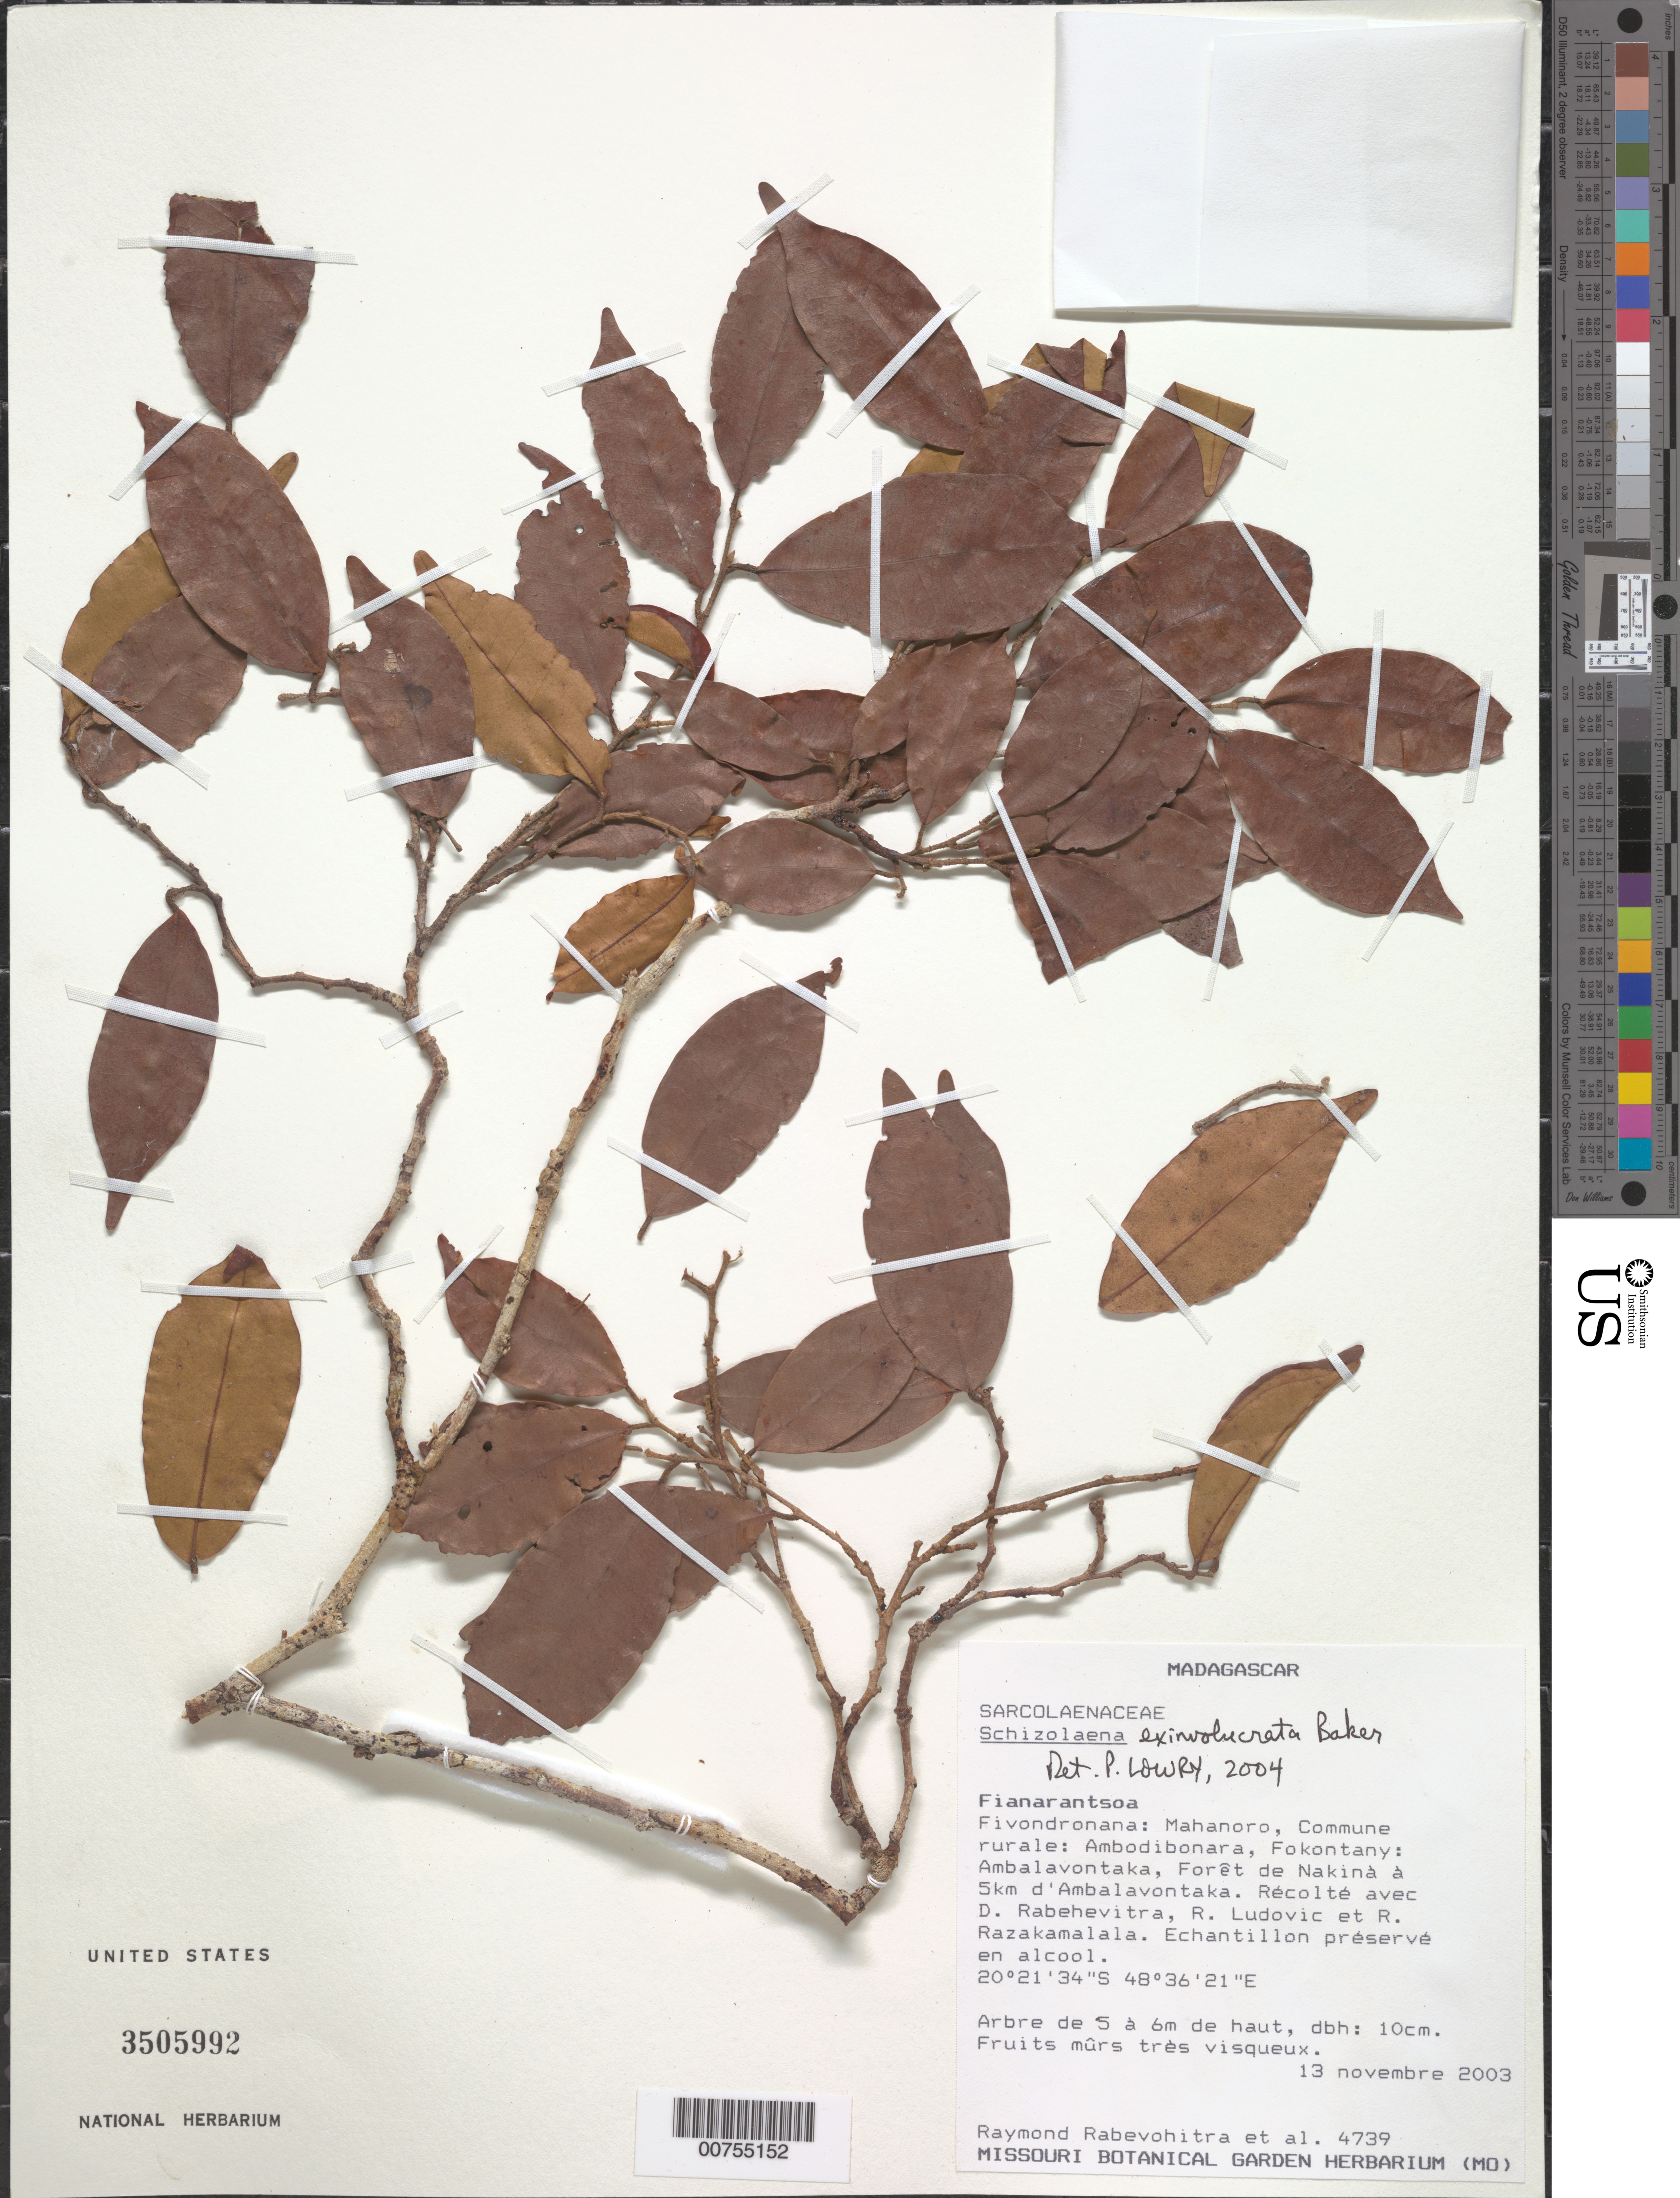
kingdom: Plantae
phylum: Tracheophyta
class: Magnoliopsida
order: Malvales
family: Sarcolaenaceae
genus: Schizolaena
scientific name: Schizolaena exinvolucrata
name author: Baker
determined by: Lowry, P. P., (MO), Missouri Botanical Garden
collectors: R. Rabevohitra & et al.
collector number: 4739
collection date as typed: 13 Nov 2003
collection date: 2003-11-13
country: Madagascar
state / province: Atsinanana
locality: Fivondronana: Mahanoro, Commune rurale: Ambodibonara, Fokontany: Ambalavontaka. Nakinà à 5 km d'Ambalavontaka.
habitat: Forest.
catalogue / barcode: US 3505992